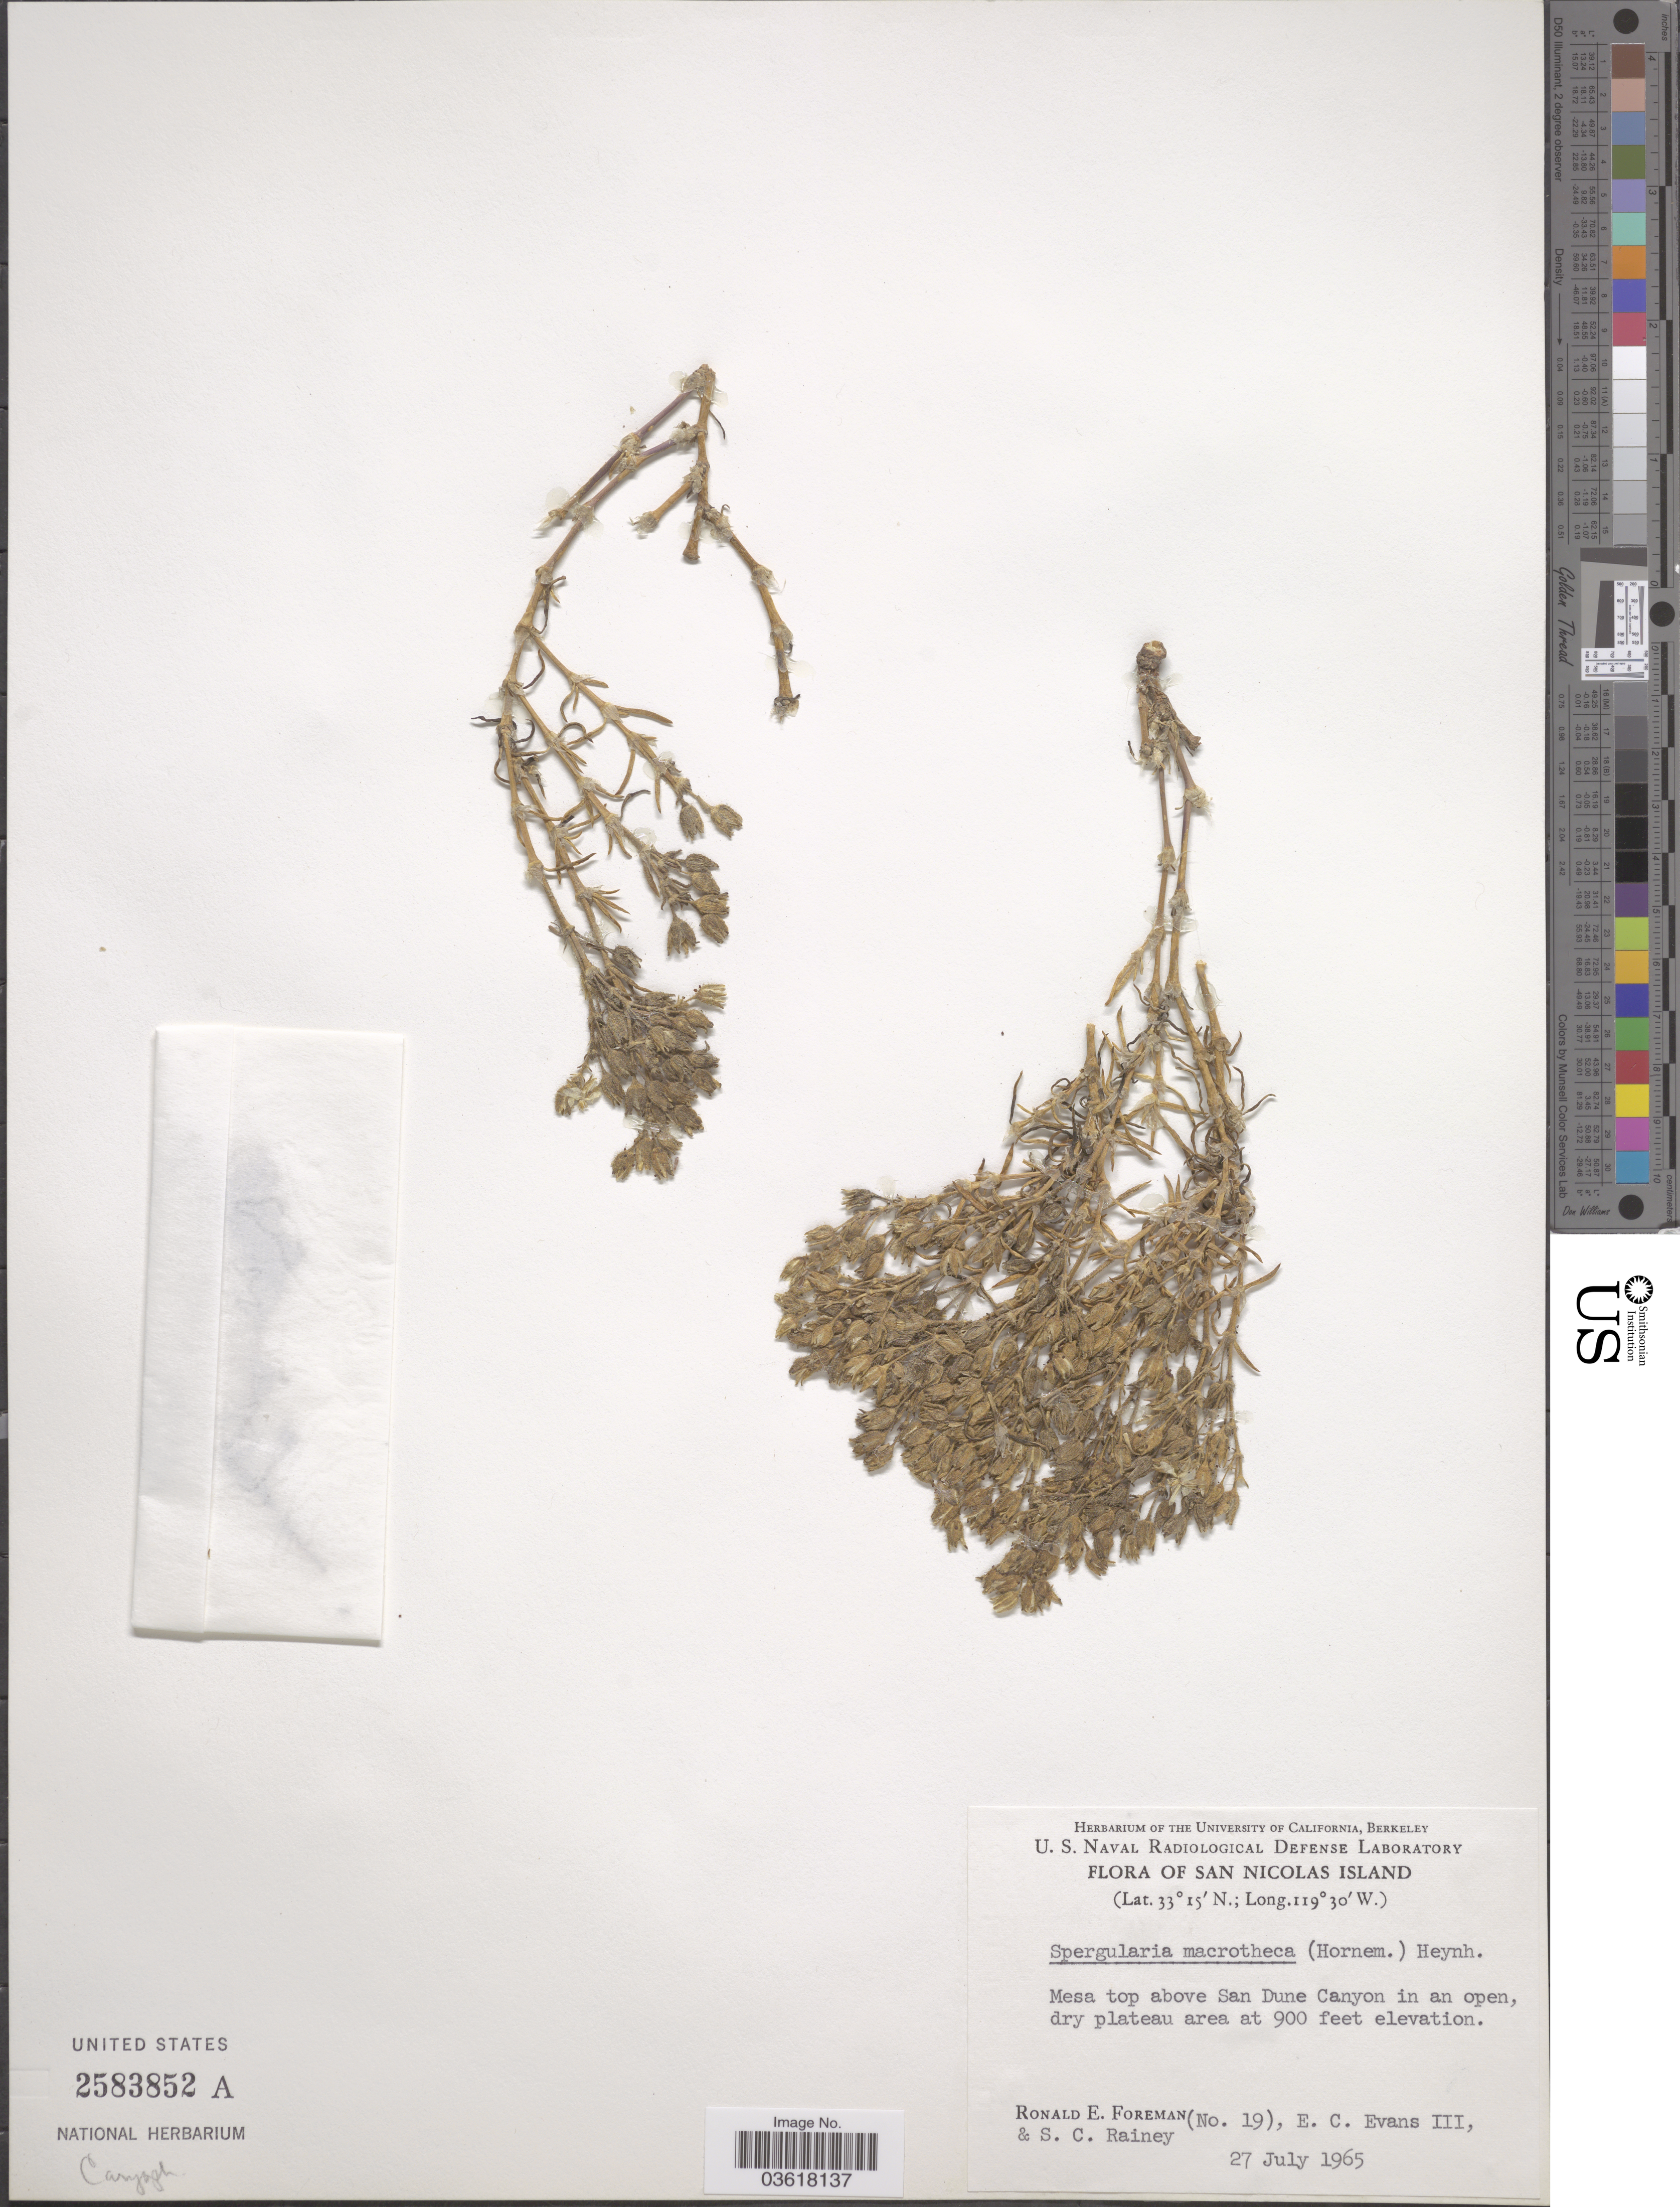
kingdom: Plantae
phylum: Tracheophyta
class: Magnoliopsida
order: Caryophyllales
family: Caryophyllaceae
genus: Spergularia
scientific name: Spergularia macrotheca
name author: (Hornem.) Heynh.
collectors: R. Foreman, E. C. Evans & S. C. Rainey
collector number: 19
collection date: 1965-07-27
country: United States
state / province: California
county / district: Ventura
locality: San Nicolas Island. Mesa top above San Dune Canyon in an open, dry plateau area.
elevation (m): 274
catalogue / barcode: US 2583852A